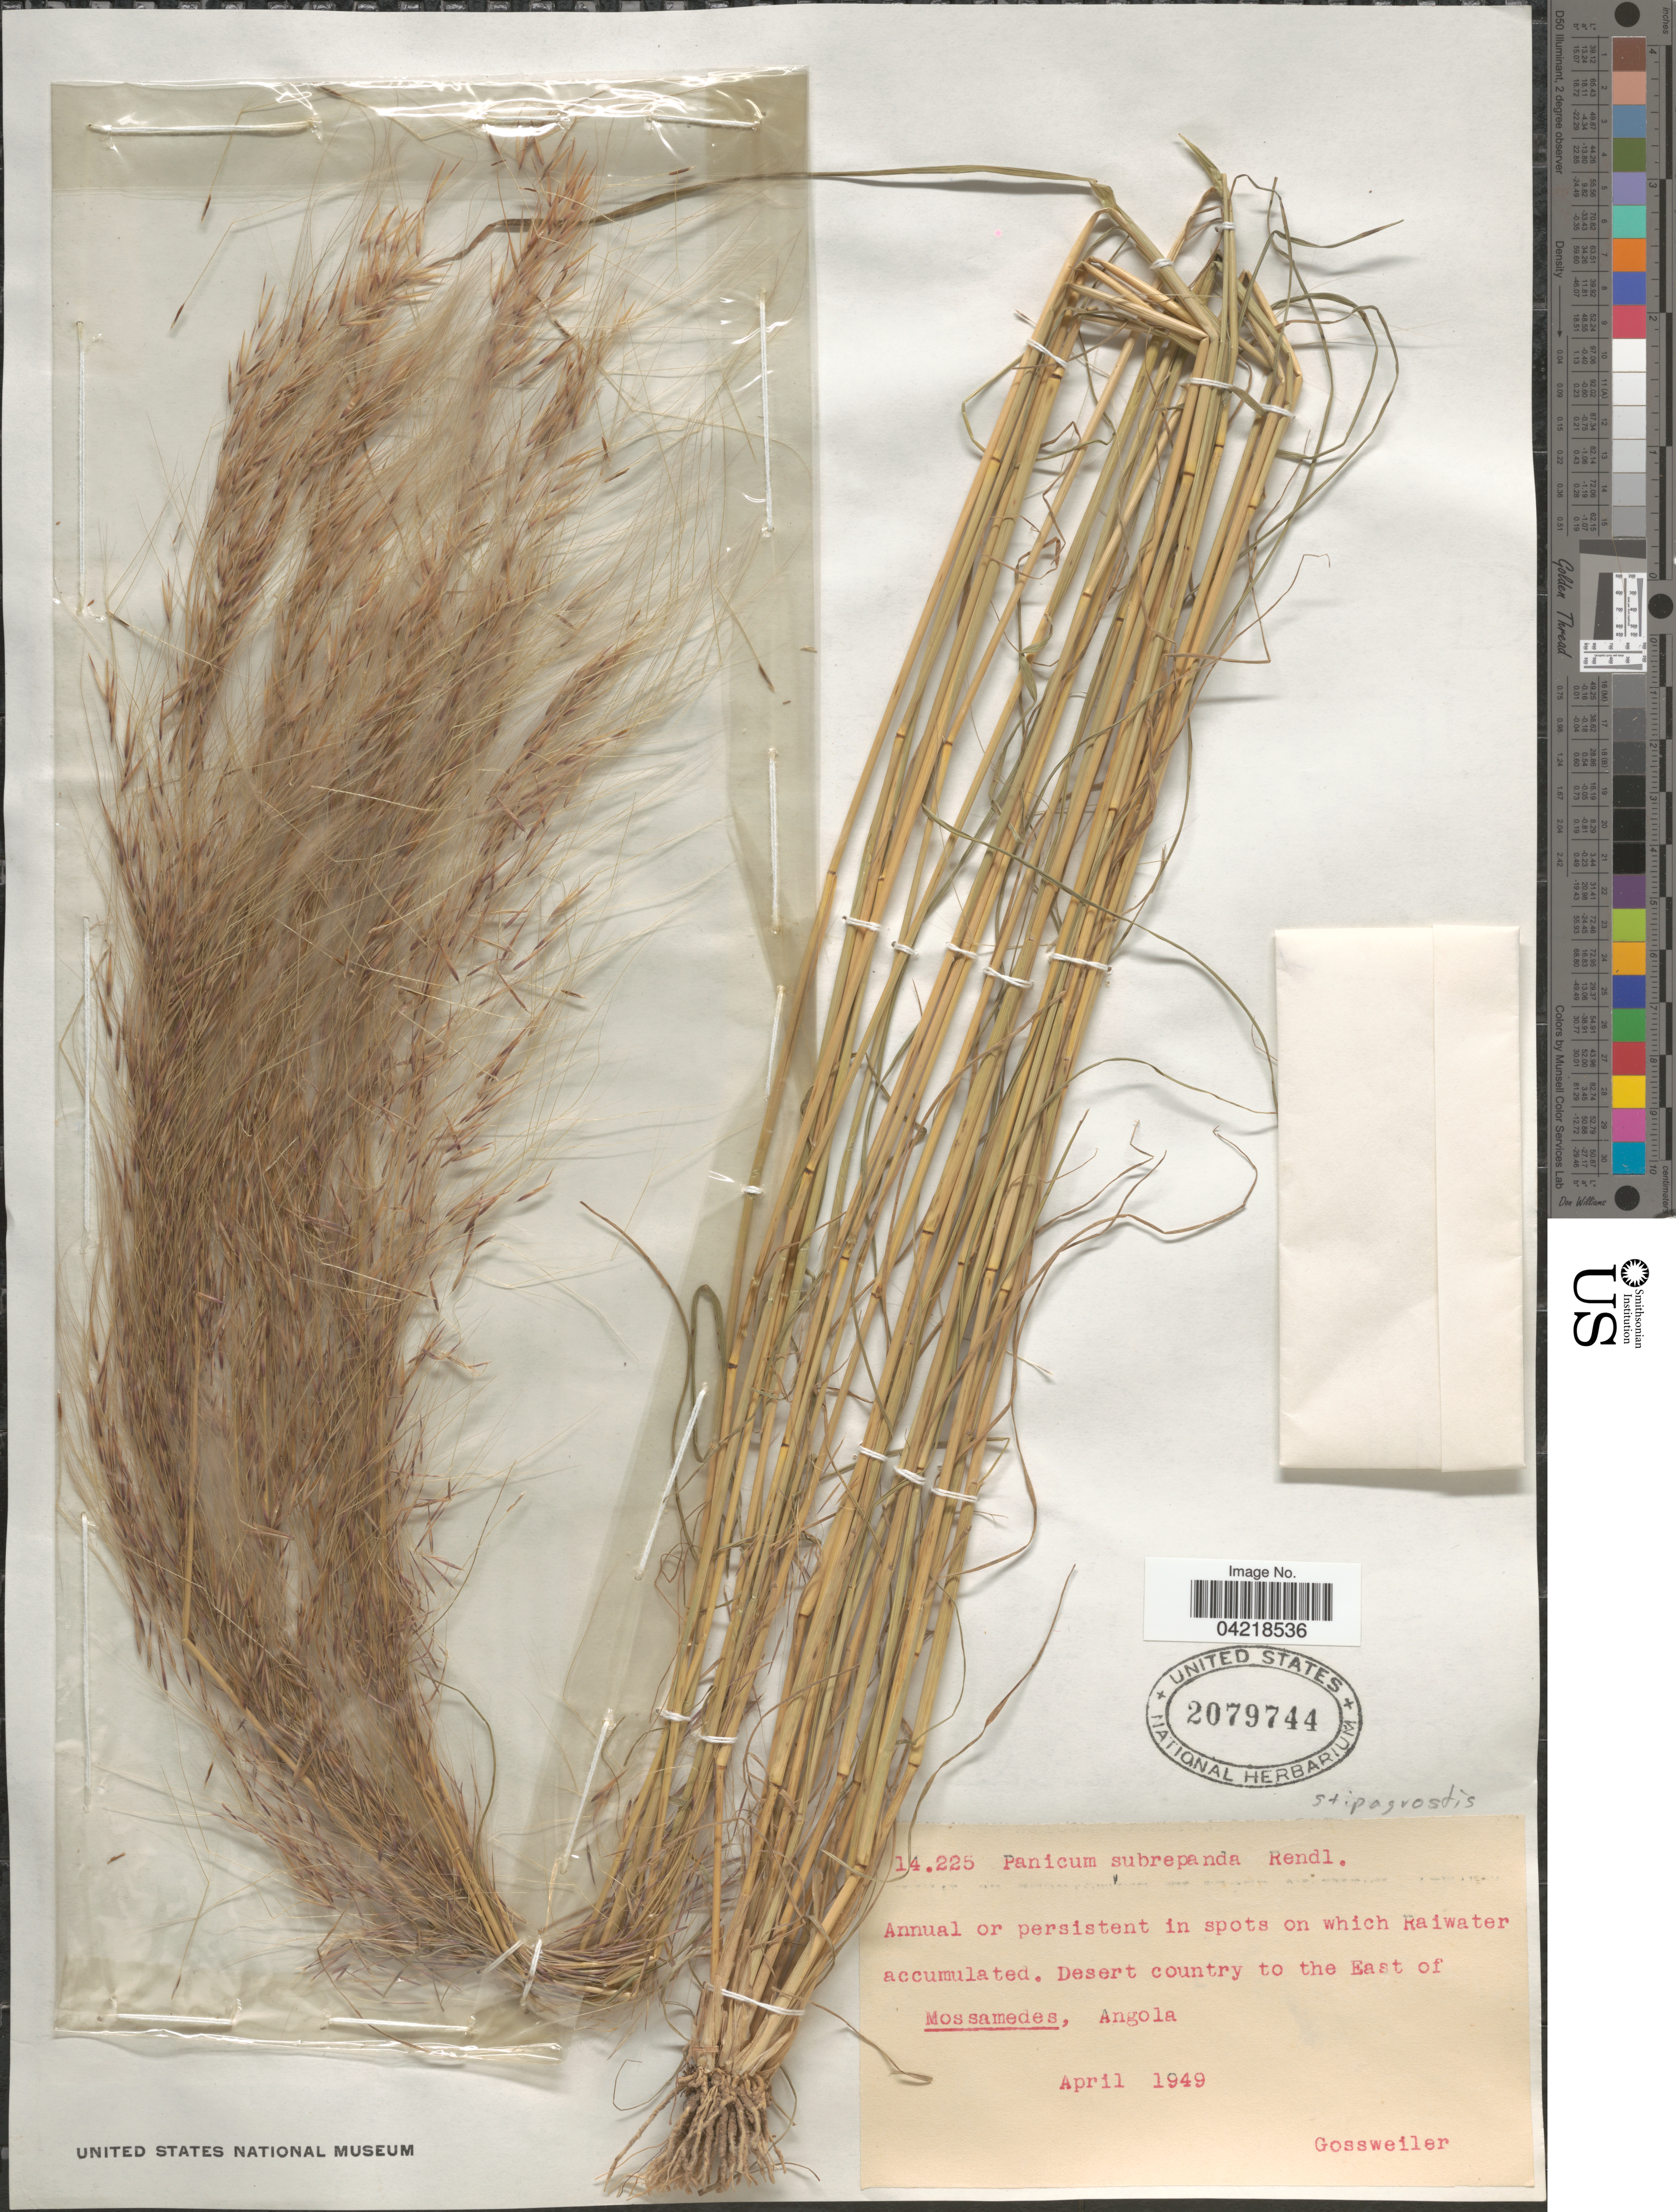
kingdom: Plantae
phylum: Tracheophyta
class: Liliopsida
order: Poales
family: Poaceae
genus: Stipagrostis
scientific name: Stipagrostis sp.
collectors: -. Gossweiler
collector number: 14225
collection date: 1949-04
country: Angola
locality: Annual or persistent in spots on which Raiwater accumulated. Desert country to the East of Mossamedes.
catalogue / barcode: US 2079744